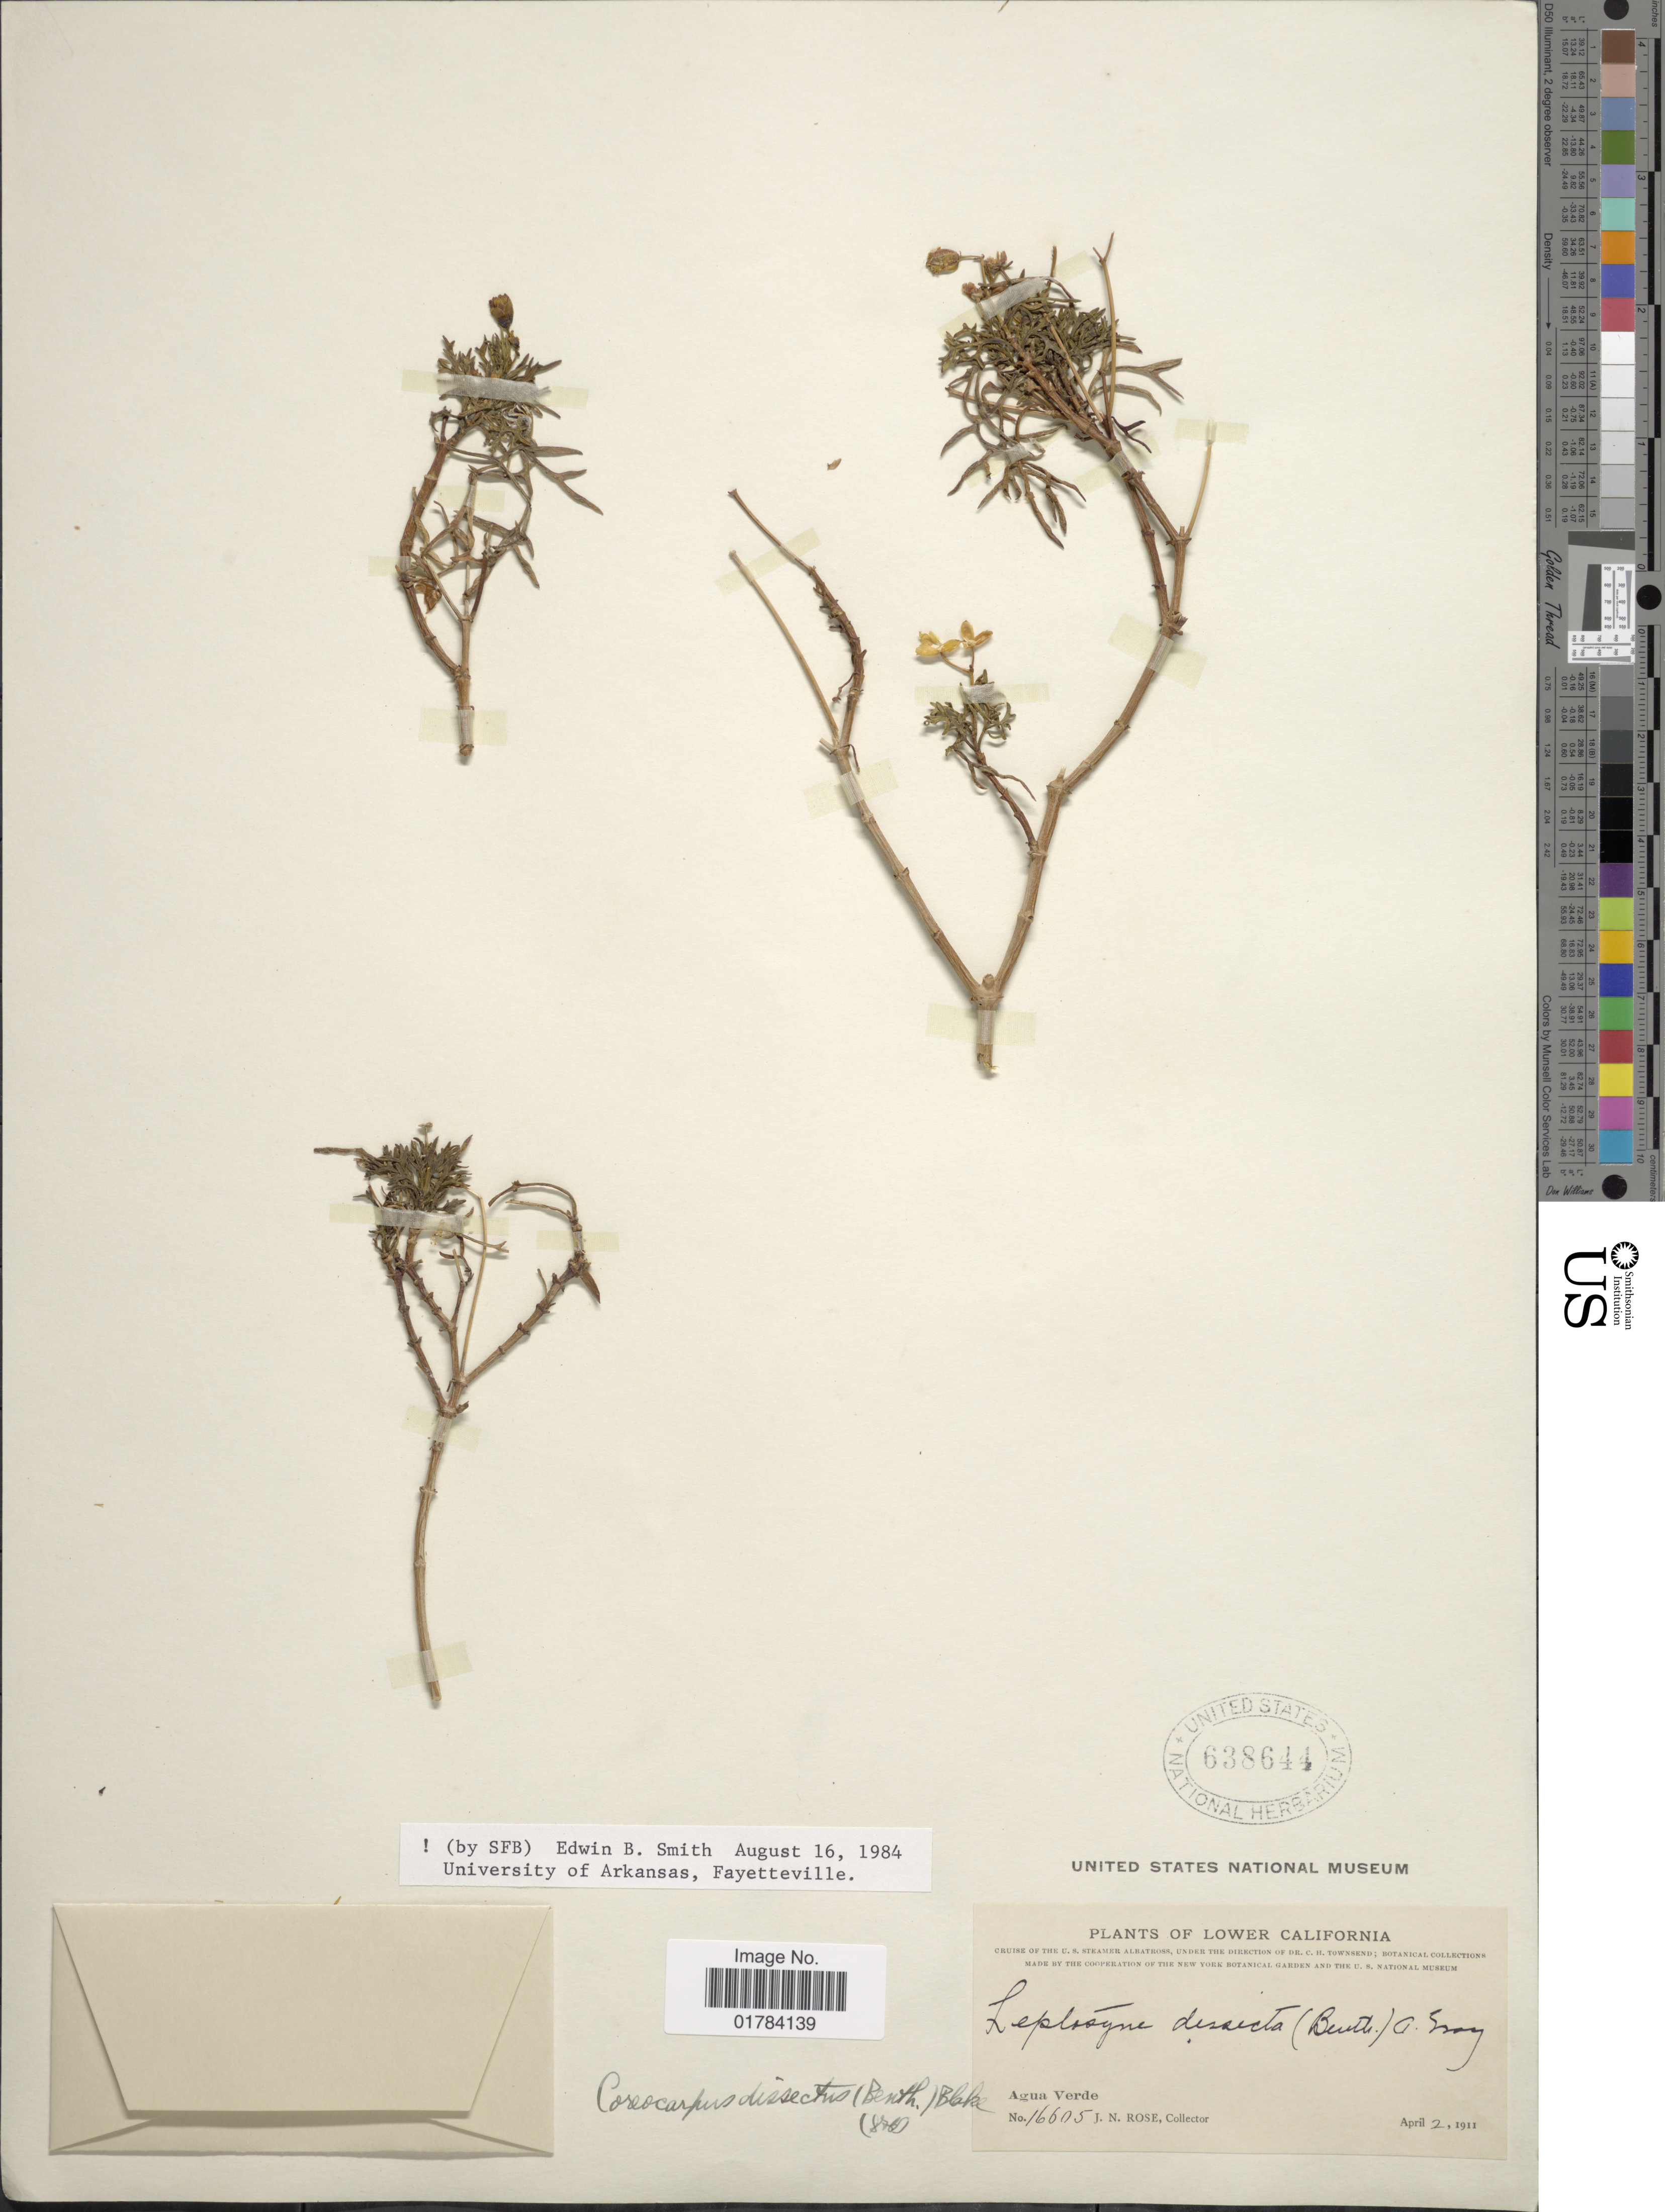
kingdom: Plantae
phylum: Tracheophyta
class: Magnoliopsida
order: Asterales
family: Asteraceae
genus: Coreocarpus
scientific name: Coreocarpus dissectus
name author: (Benth.) S.F. Blake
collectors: J. N. Rose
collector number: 16605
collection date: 1911-04-02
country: Mexico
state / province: Baja California Sur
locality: Agua Verde, Lower California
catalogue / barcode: US 638644